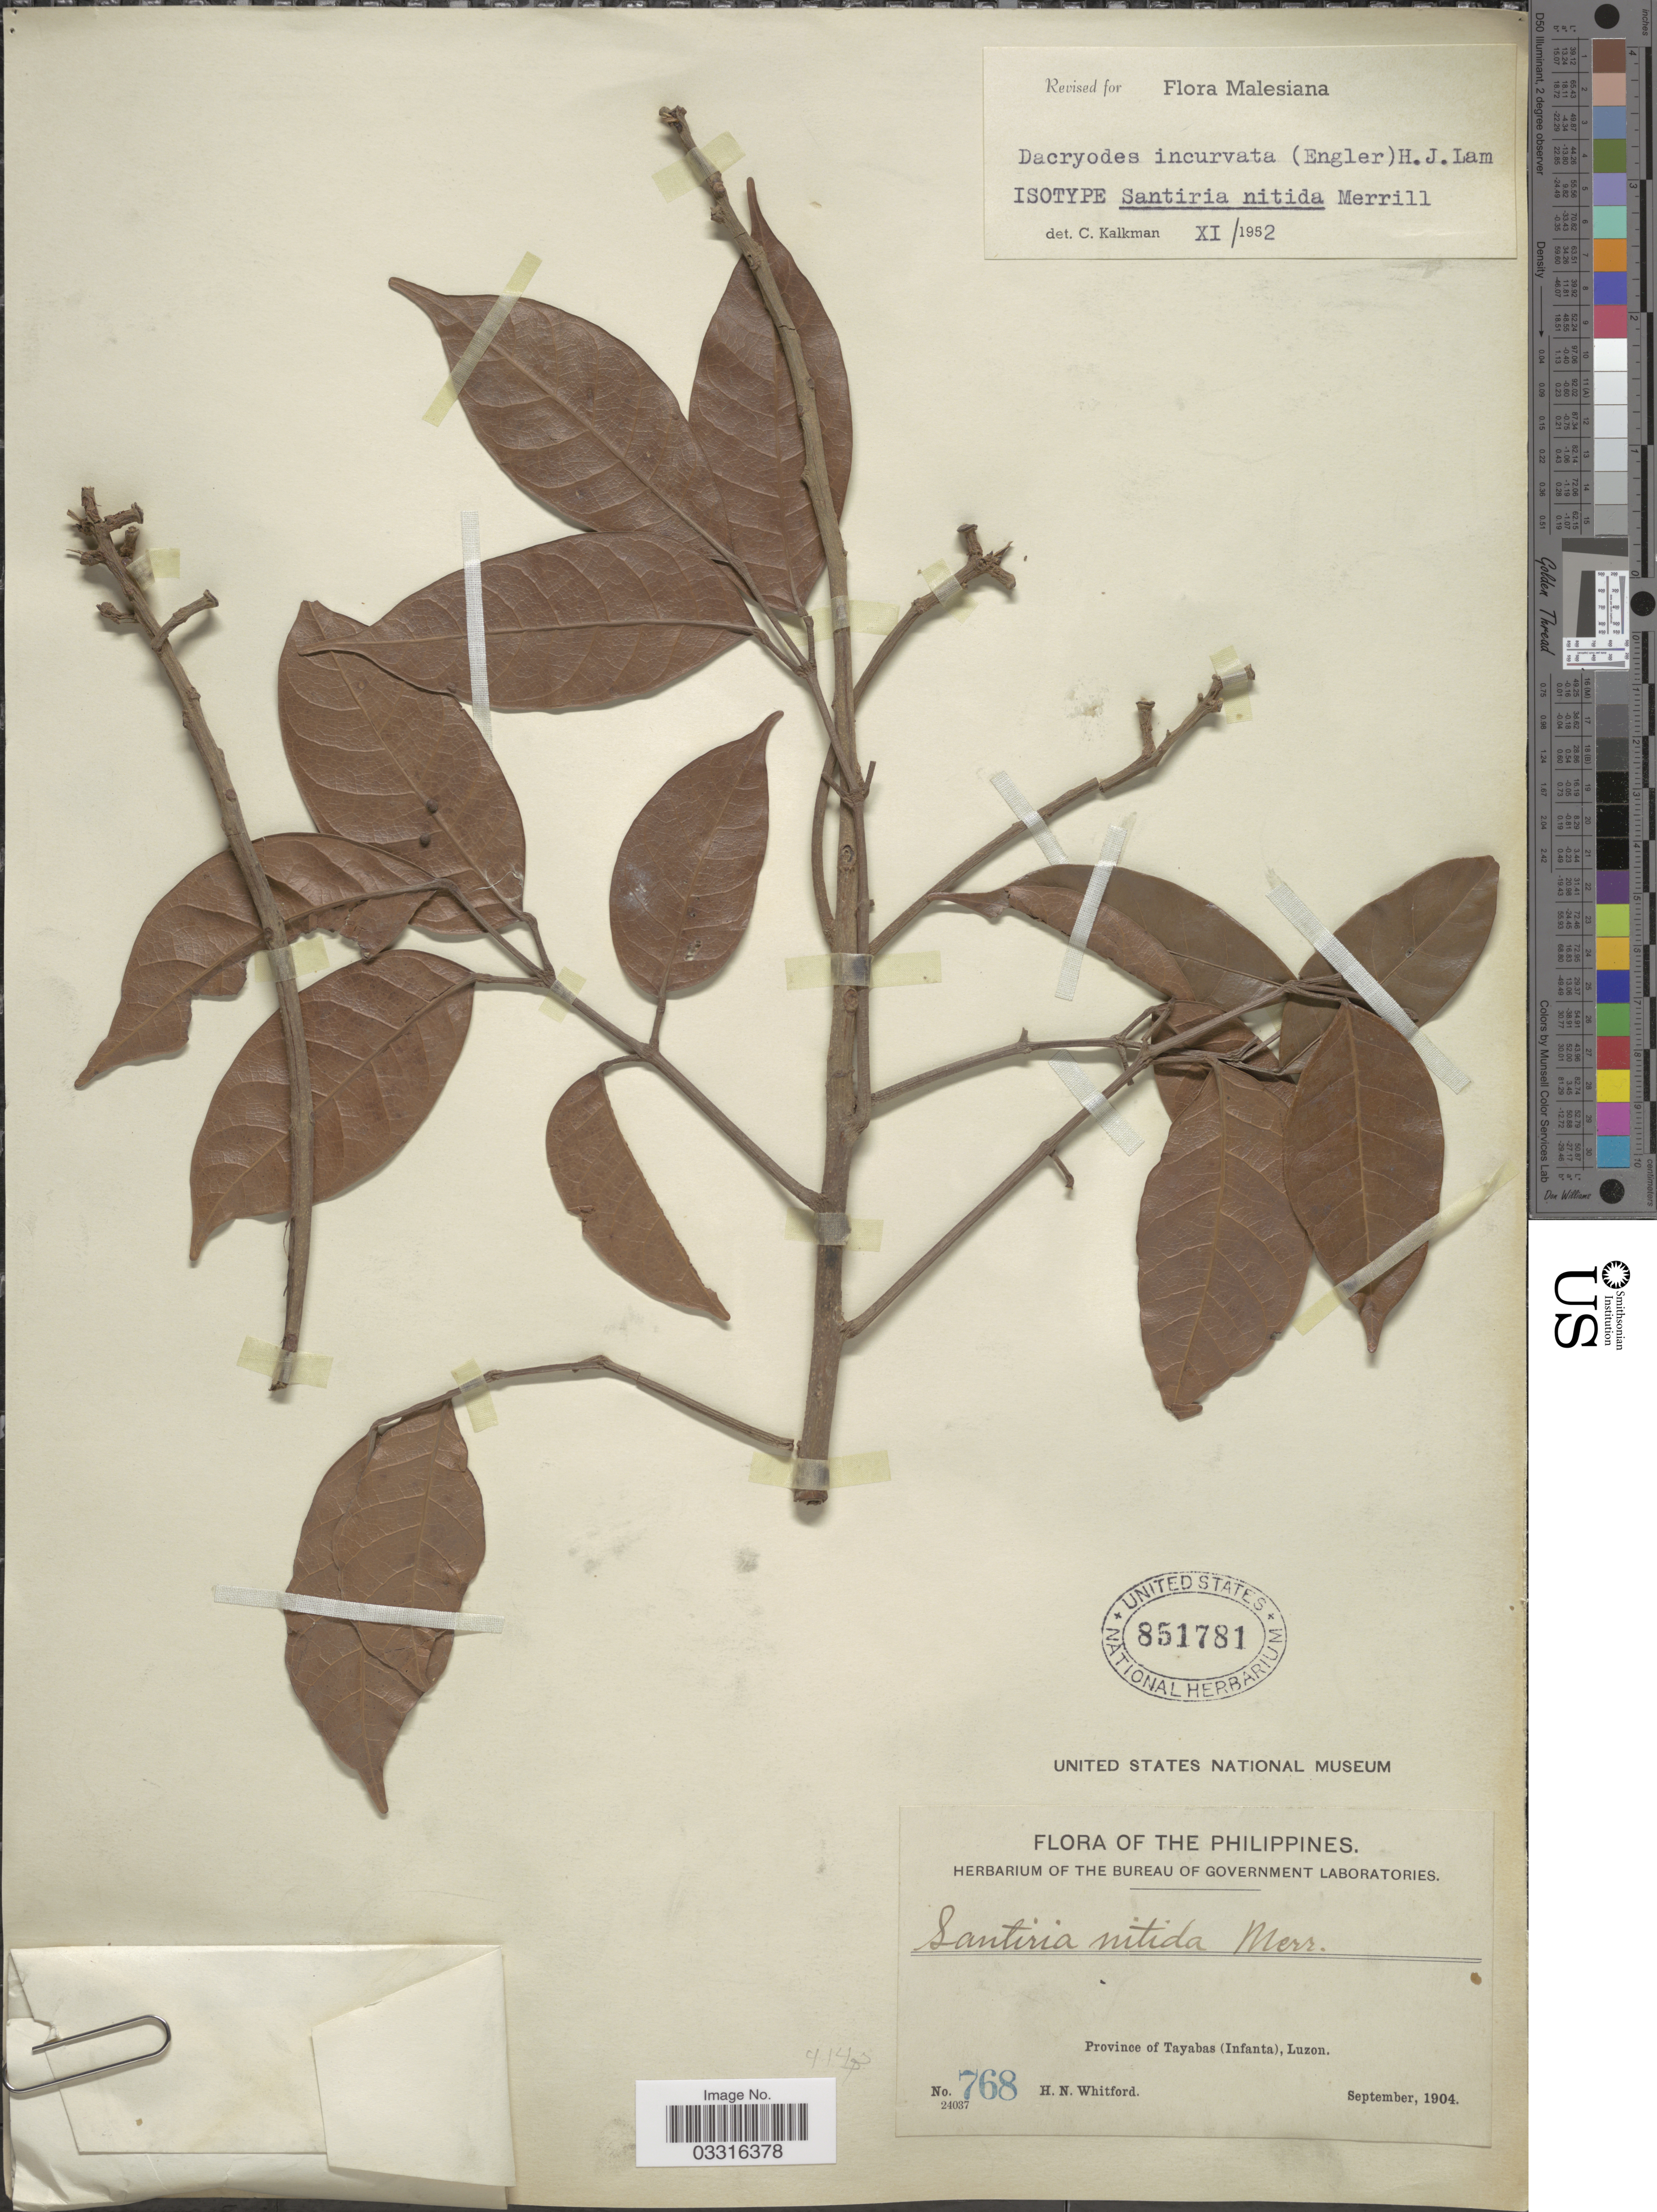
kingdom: Plantae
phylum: Tracheophyta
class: Magnoliopsida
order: Sapindales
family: Burseraceae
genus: Dacryodes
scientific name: Dacryodes incurvata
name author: (Engl.) H.J. Lam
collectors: H. N. Whitford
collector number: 768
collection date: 1904-09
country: Philippines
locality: Province of Tayabas (Infanta), Luzon.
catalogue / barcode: US 851781